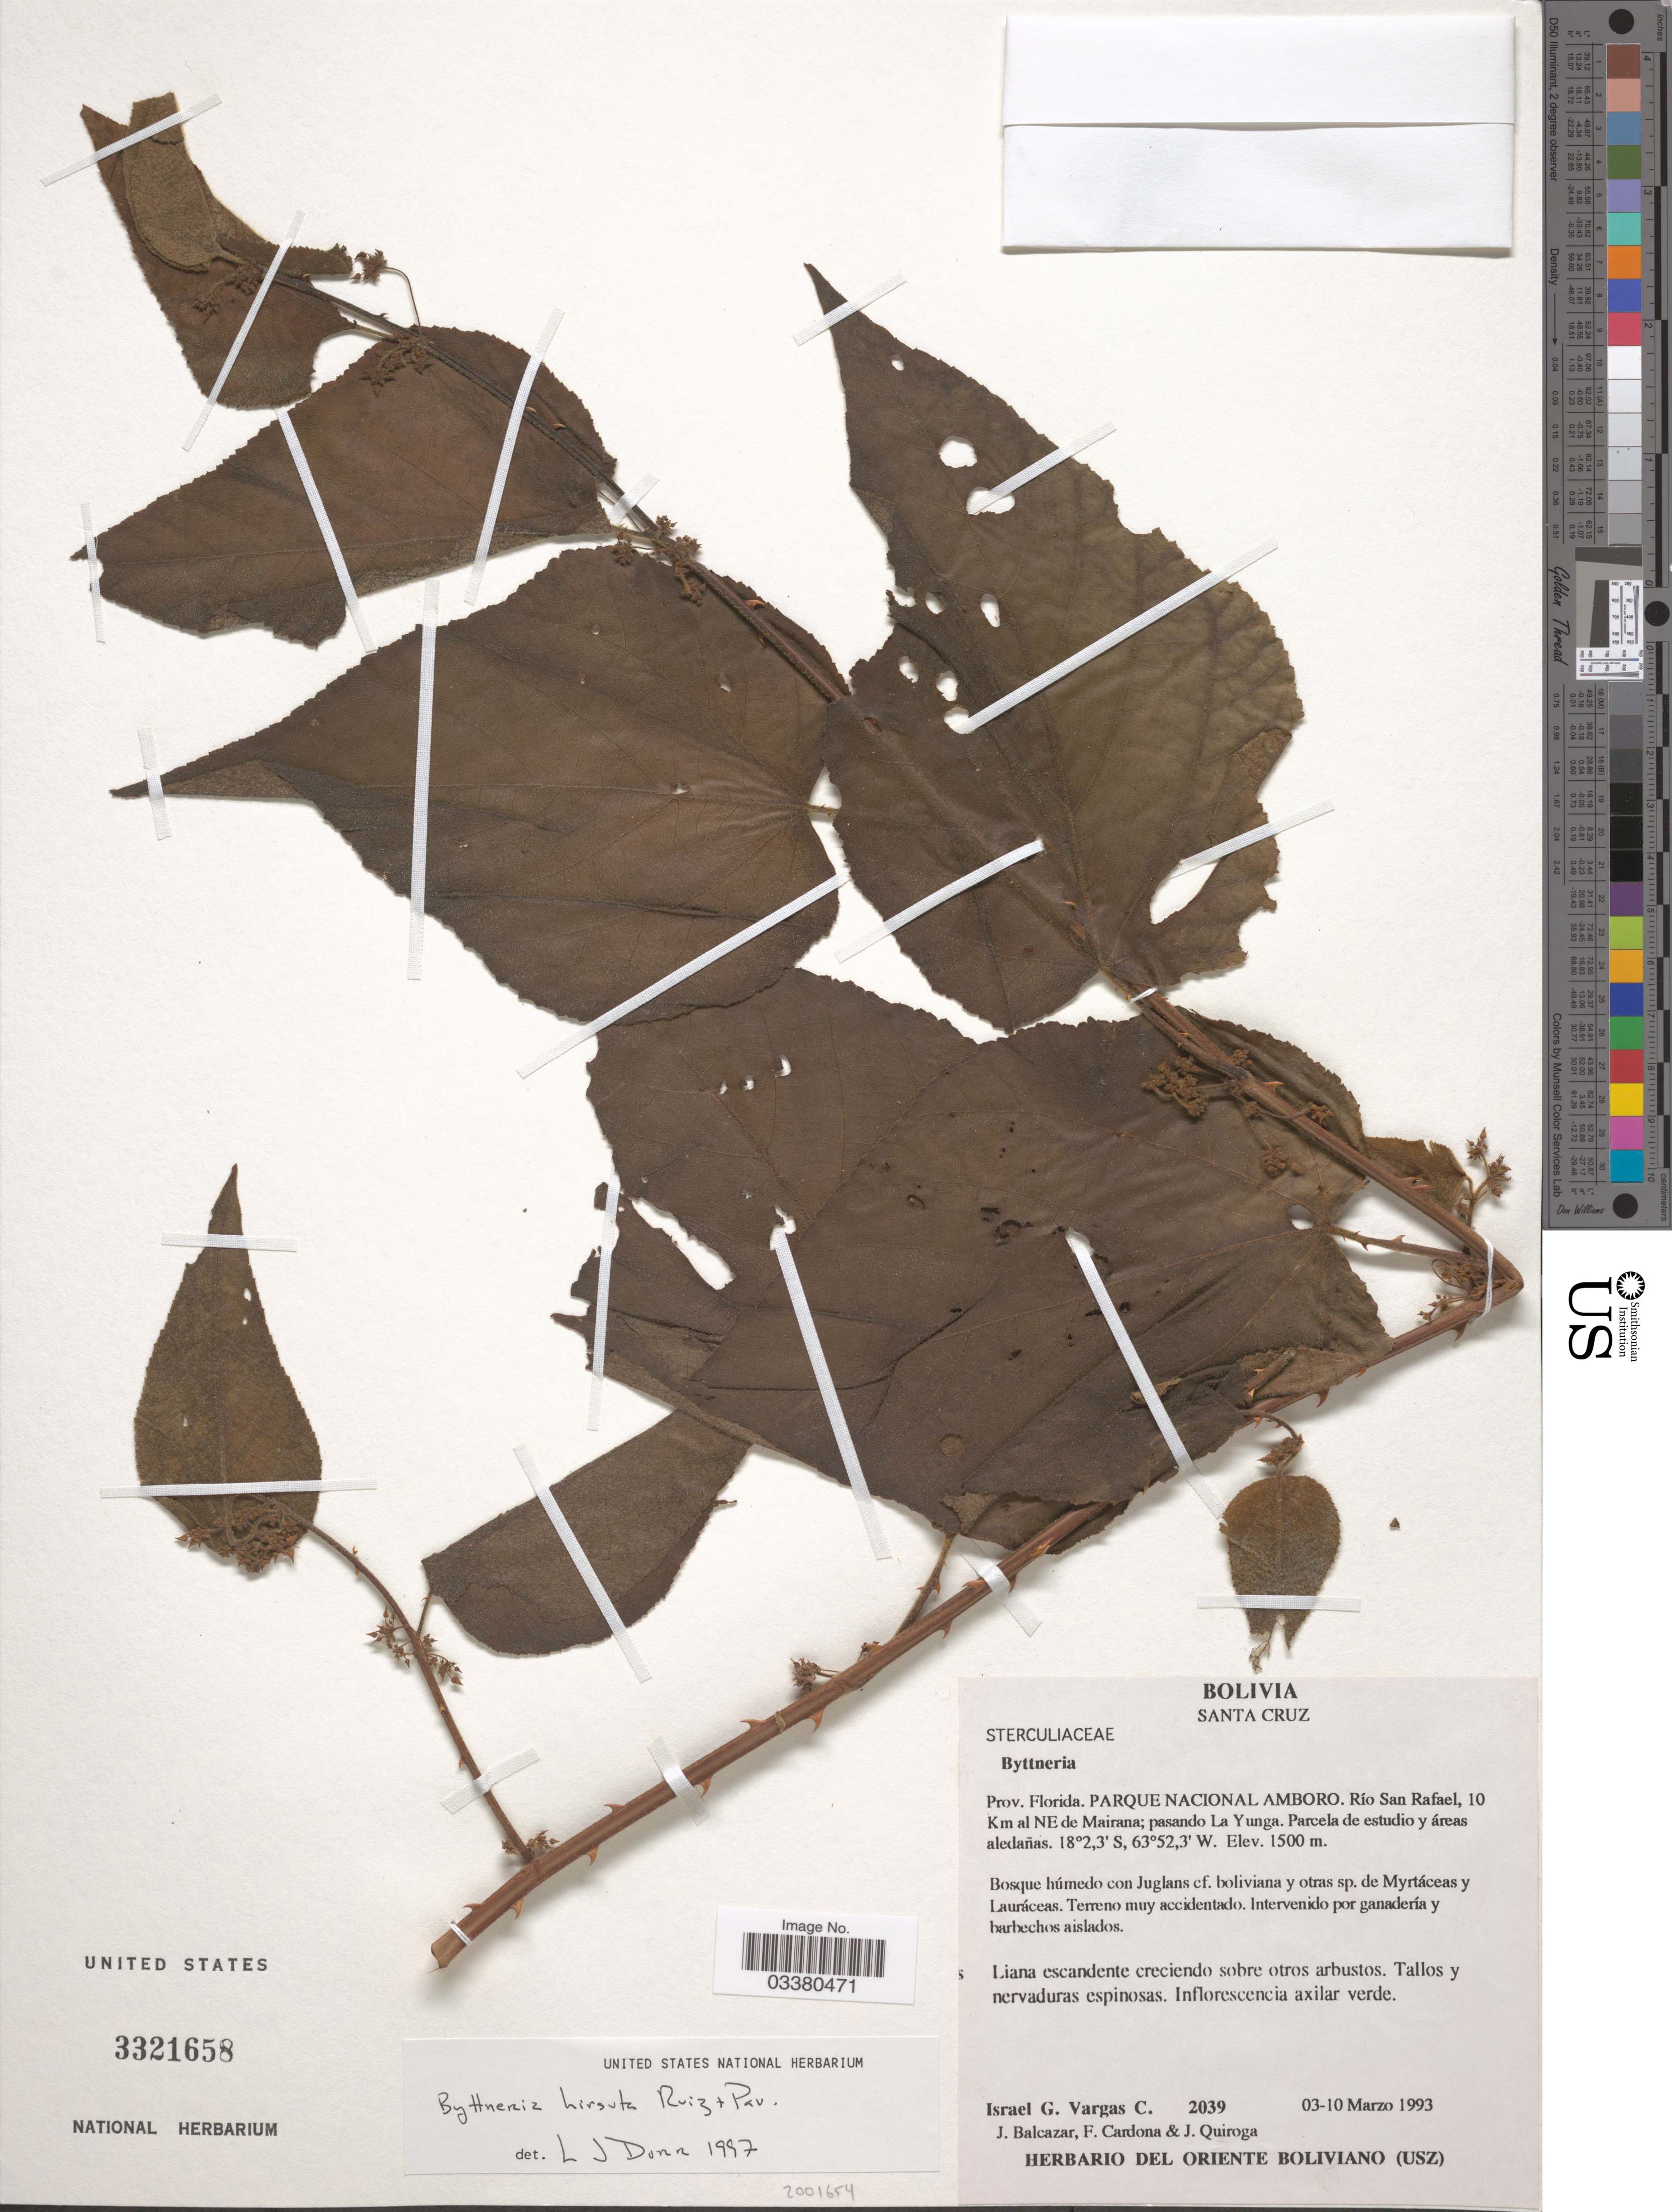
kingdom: Plantae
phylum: Tracheophyta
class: Magnoliopsida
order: Malvales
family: Malvaceae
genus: Byttneria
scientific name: Byttneria hirsuta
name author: Ruiz & Pav.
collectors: I. G. Vargas C., J. Balcazar, F. Cardona & J. Quiroga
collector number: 2039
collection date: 1993-03-03/1993-03-10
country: Bolivia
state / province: Santa Cruz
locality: Prov. Florida. Parque Nacional Amboro. Río San Rafael, 10 Km al NE de Mairana; pasando La Yunga. Parcela de estudio y áreas aledañas.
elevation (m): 1500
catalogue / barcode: US 3321658